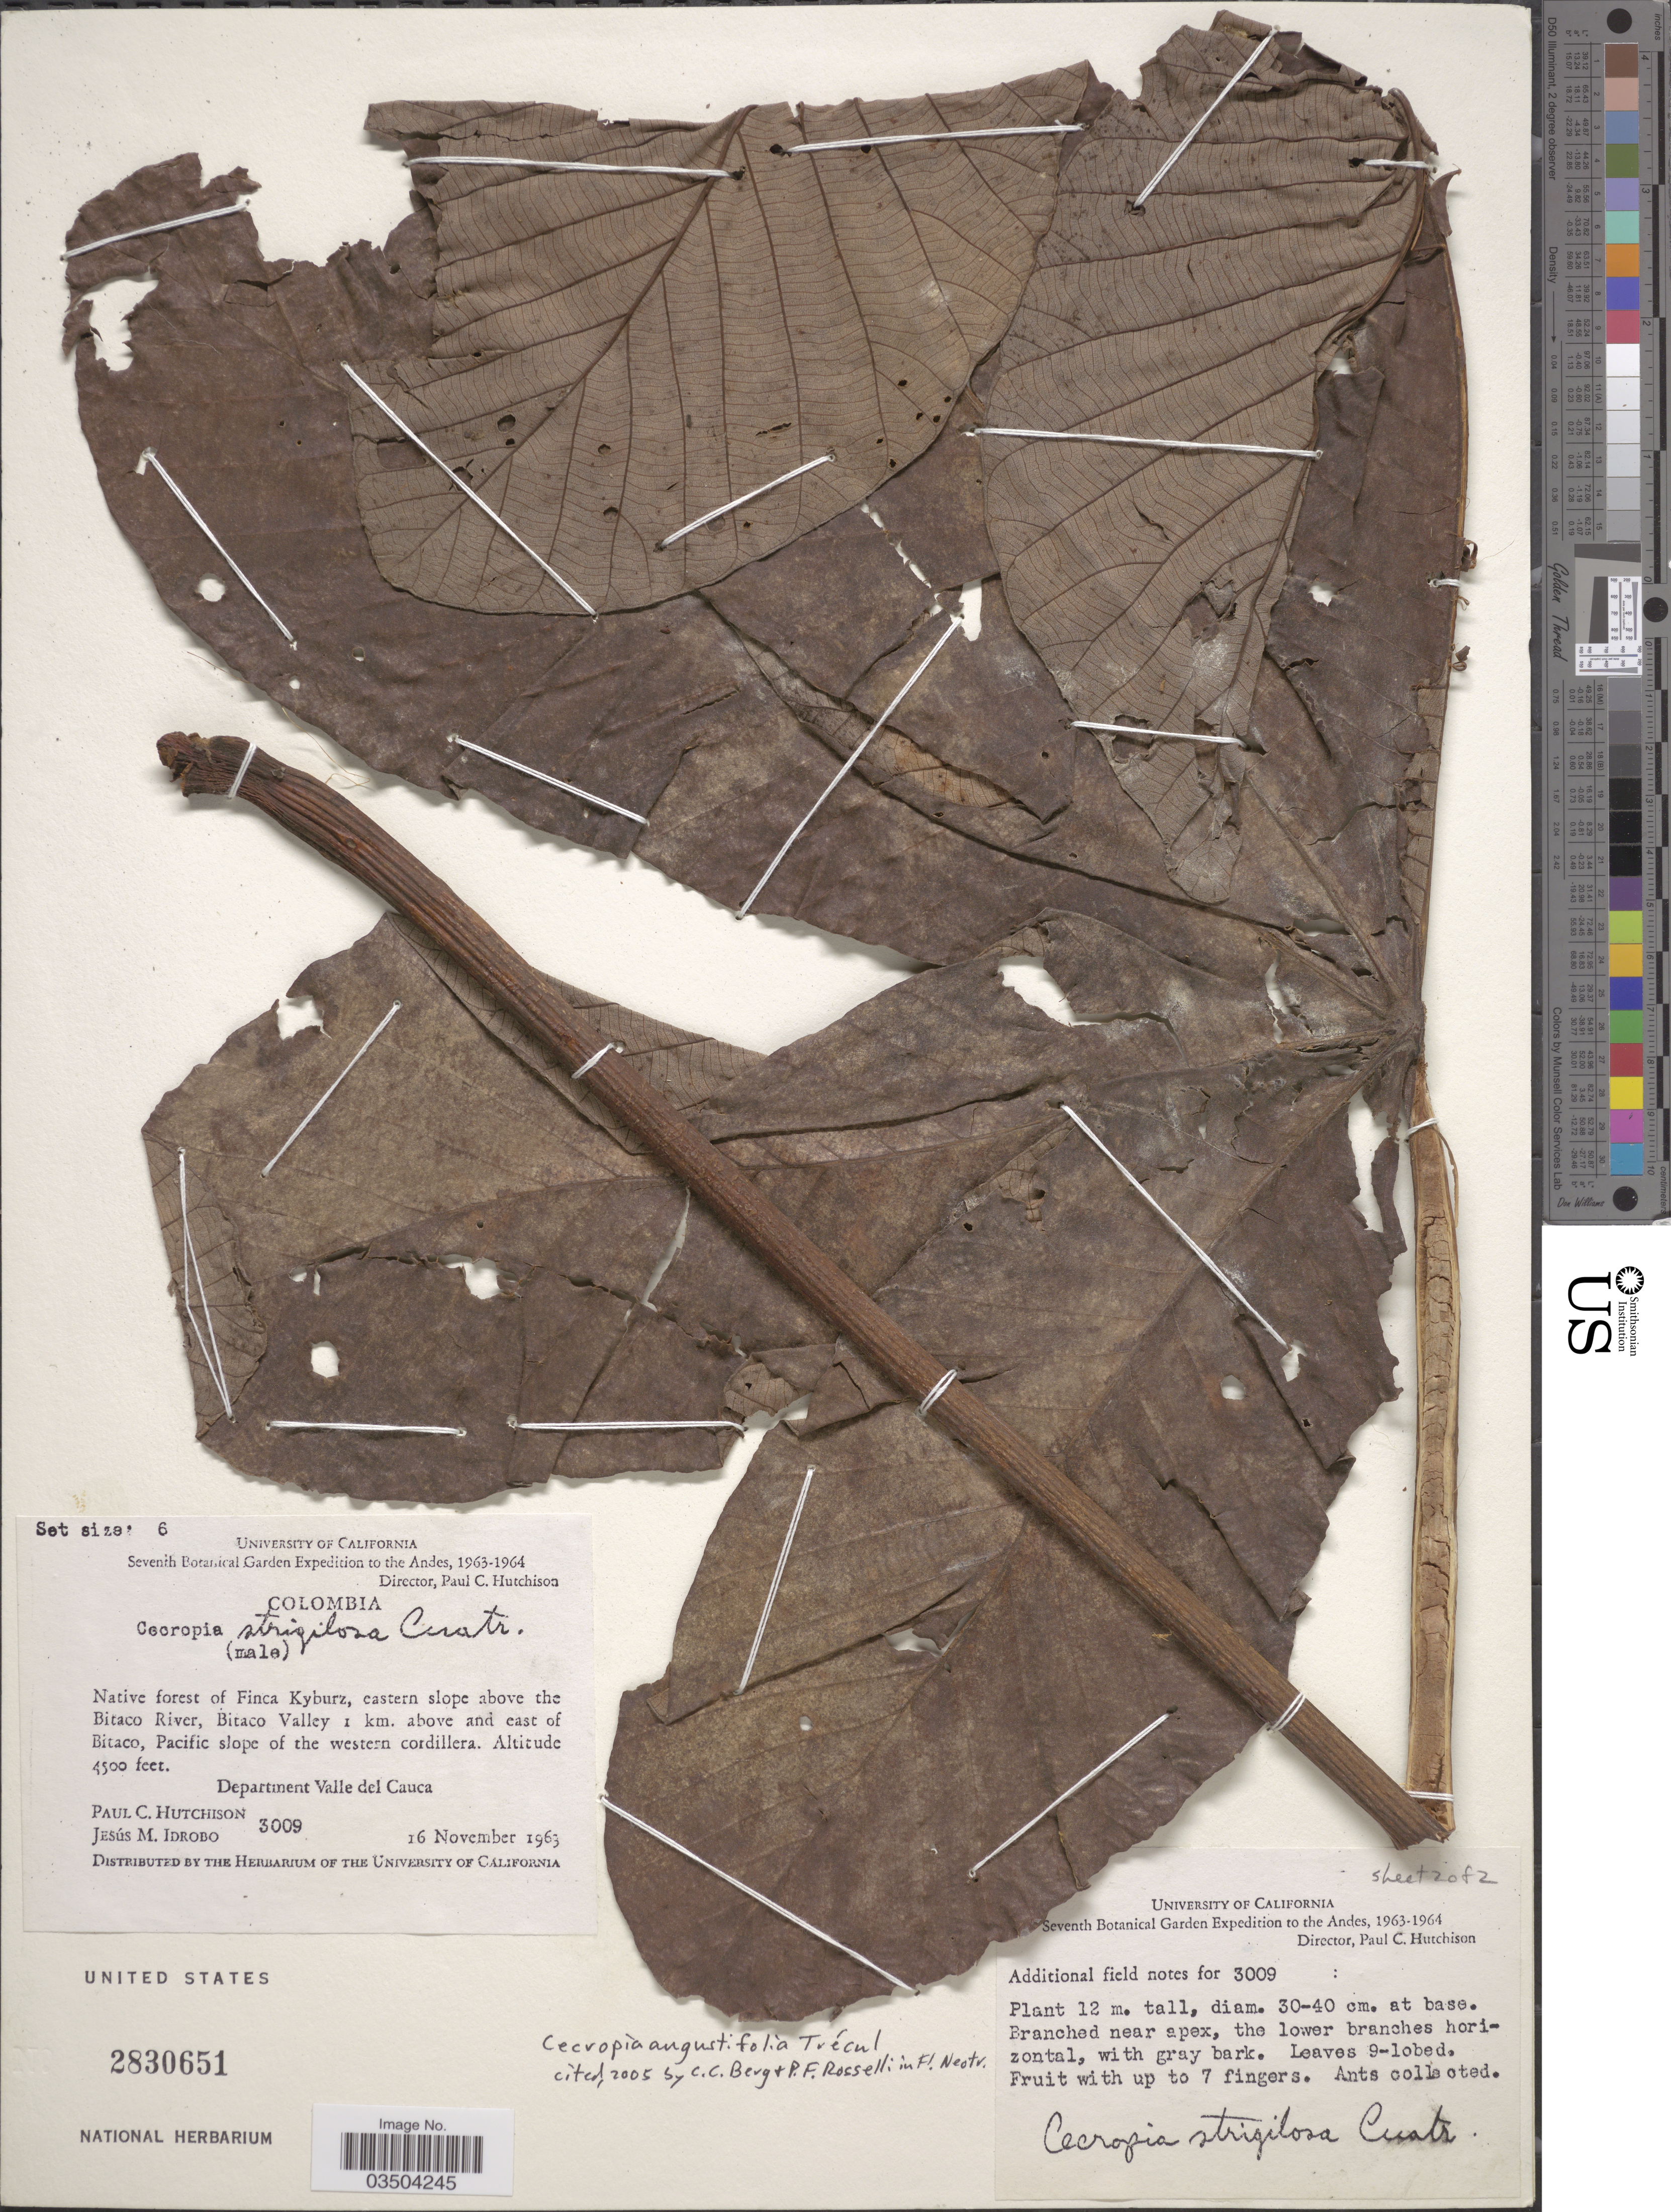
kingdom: Plantae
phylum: Tracheophyta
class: Magnoliopsida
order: Rosales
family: Urticaceae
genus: Cecropia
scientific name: Cecropia angustifolia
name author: Trécul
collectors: P. C. Hutchison & J. M. Idrobo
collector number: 3009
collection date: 1963-11-16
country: Colombia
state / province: Valle del Cauca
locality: The Andes. Native forest of Finca Kyburz, eastern slope above the Bitaco River, Bitaco Valley 1 km. above and east of Bitaco, Pacific slope of the western cordillera. Department Valle del Cauca.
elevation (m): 1372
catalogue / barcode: US 2830651